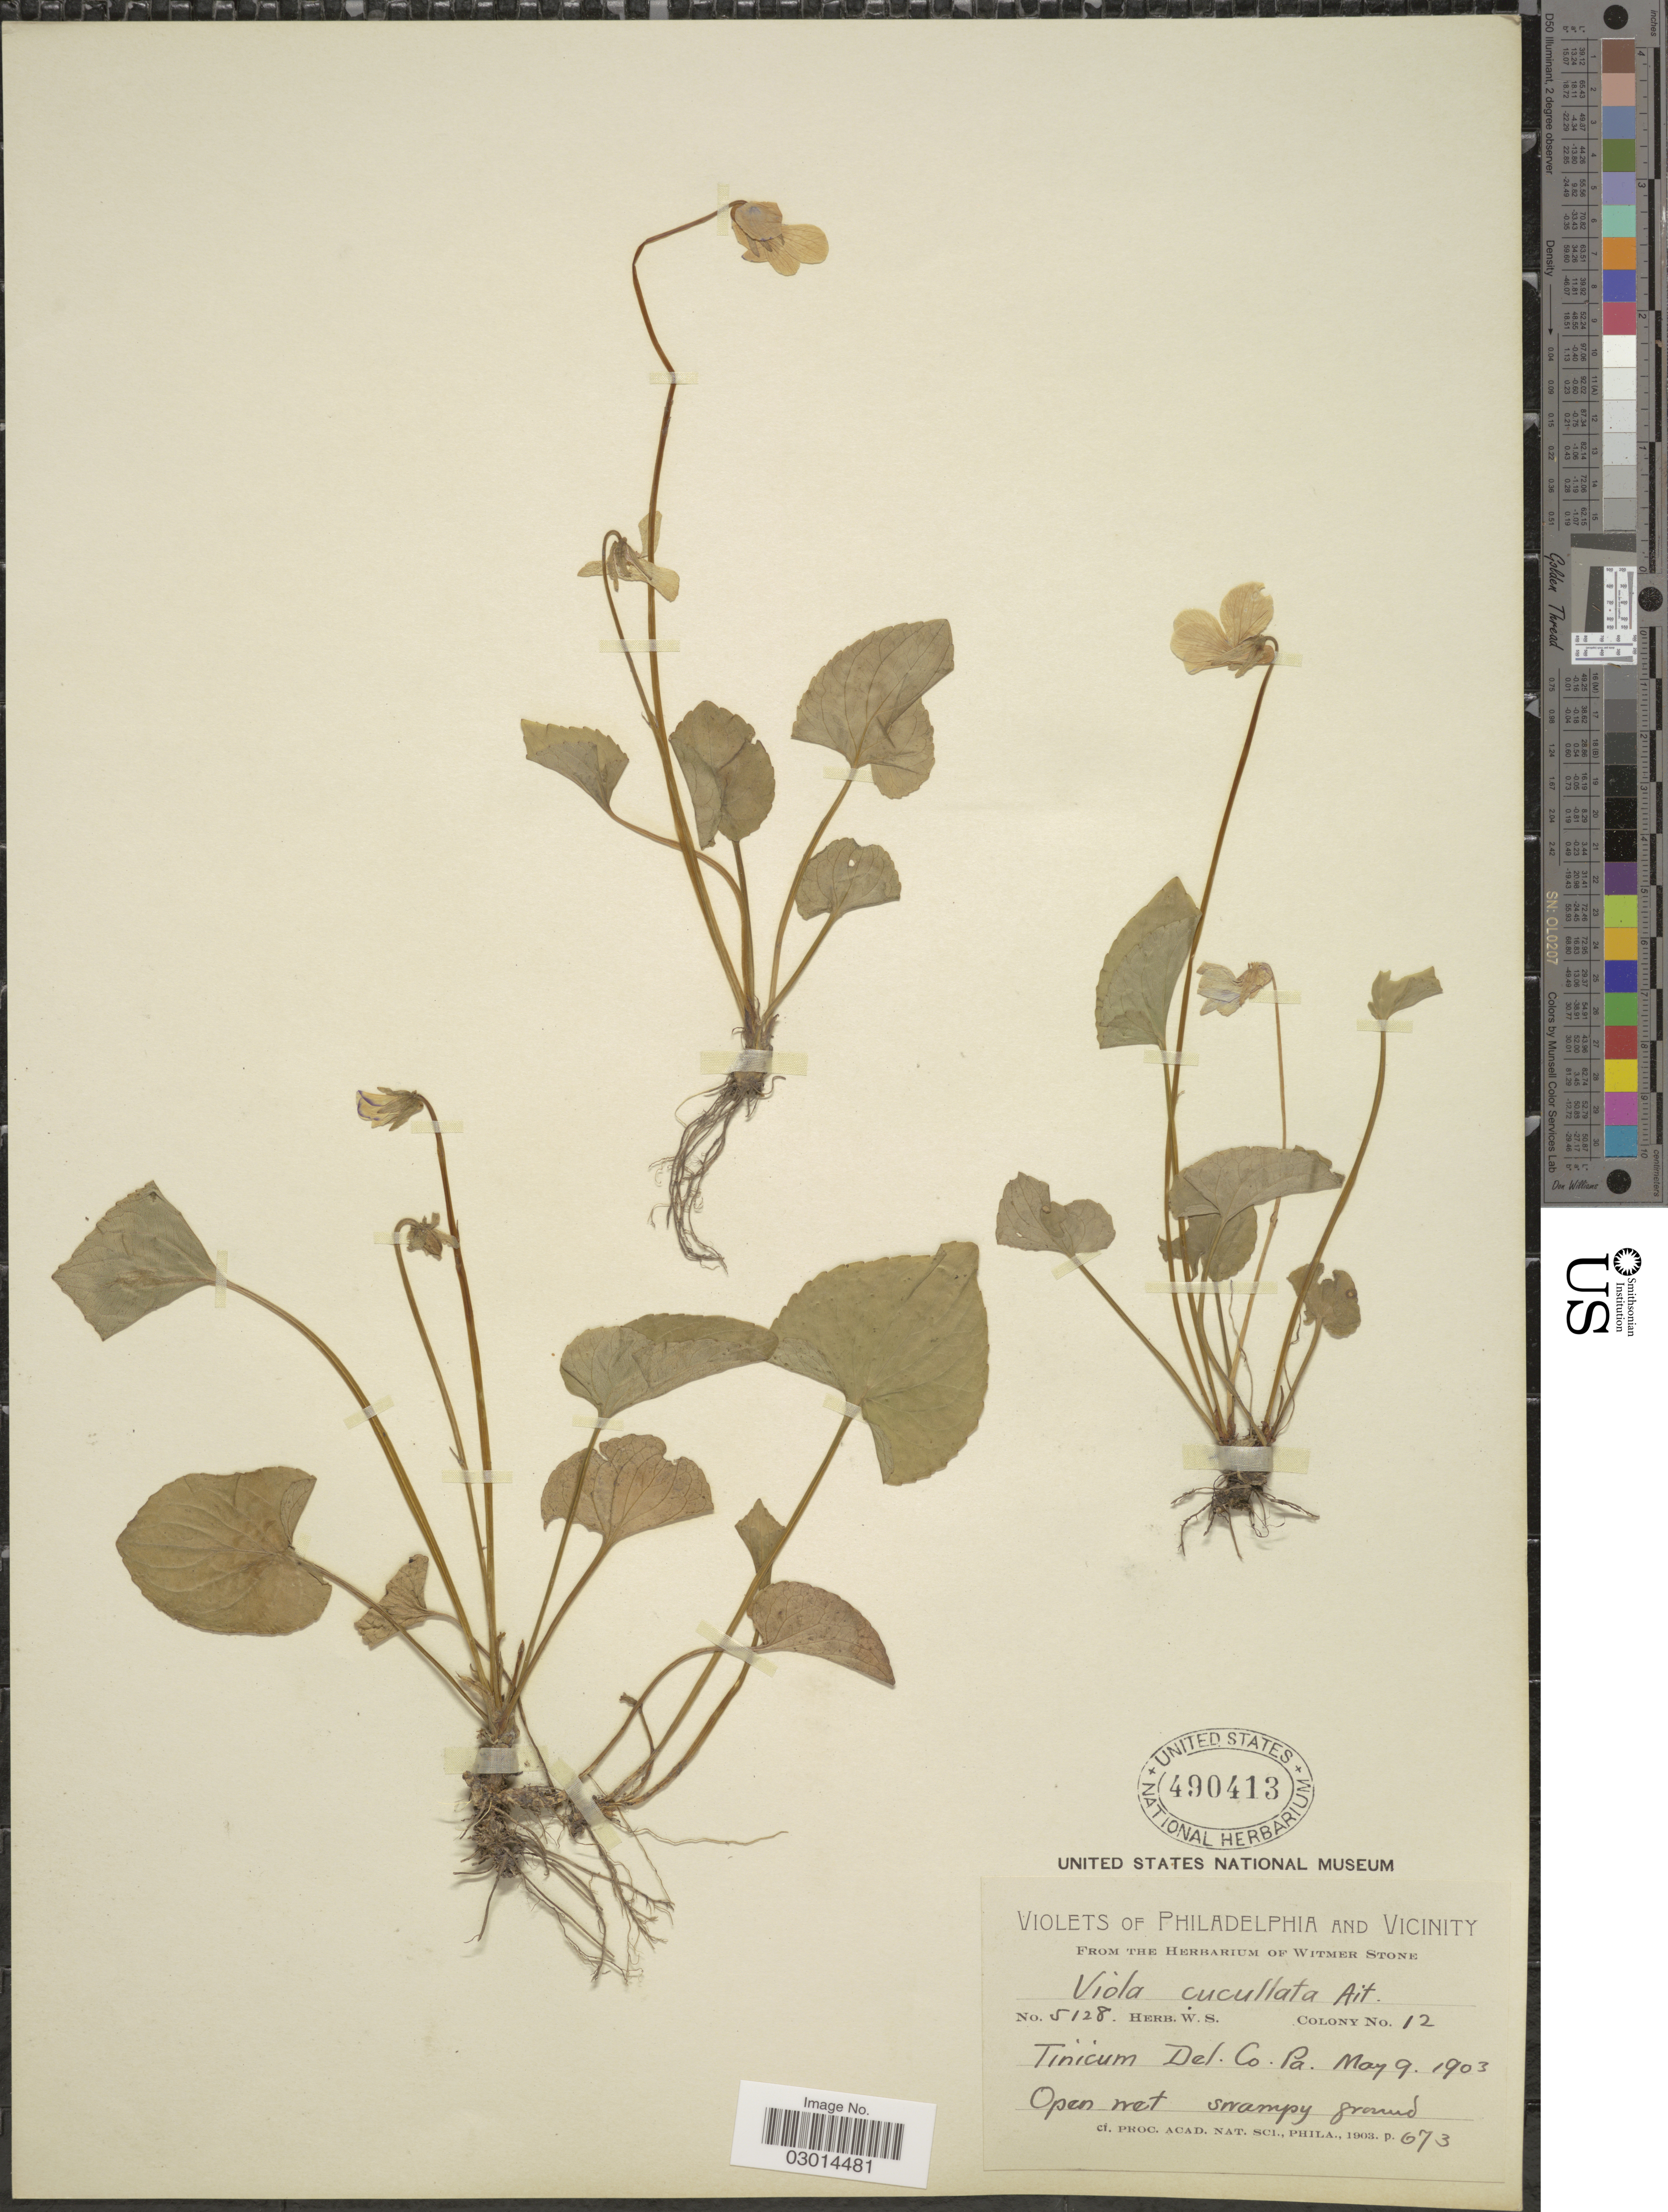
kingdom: Plantae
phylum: Tracheophyta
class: Magnoliopsida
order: Malpighiales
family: Violaceae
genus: Viola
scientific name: Viola cucullata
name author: Aiton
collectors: Ex herb Witmer Stone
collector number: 5128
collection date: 1903-05-09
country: United States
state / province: Pennsylvania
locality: Philadelphia and Vicinity, Trinicum, Del. Co. Pa.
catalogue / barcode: US 490413